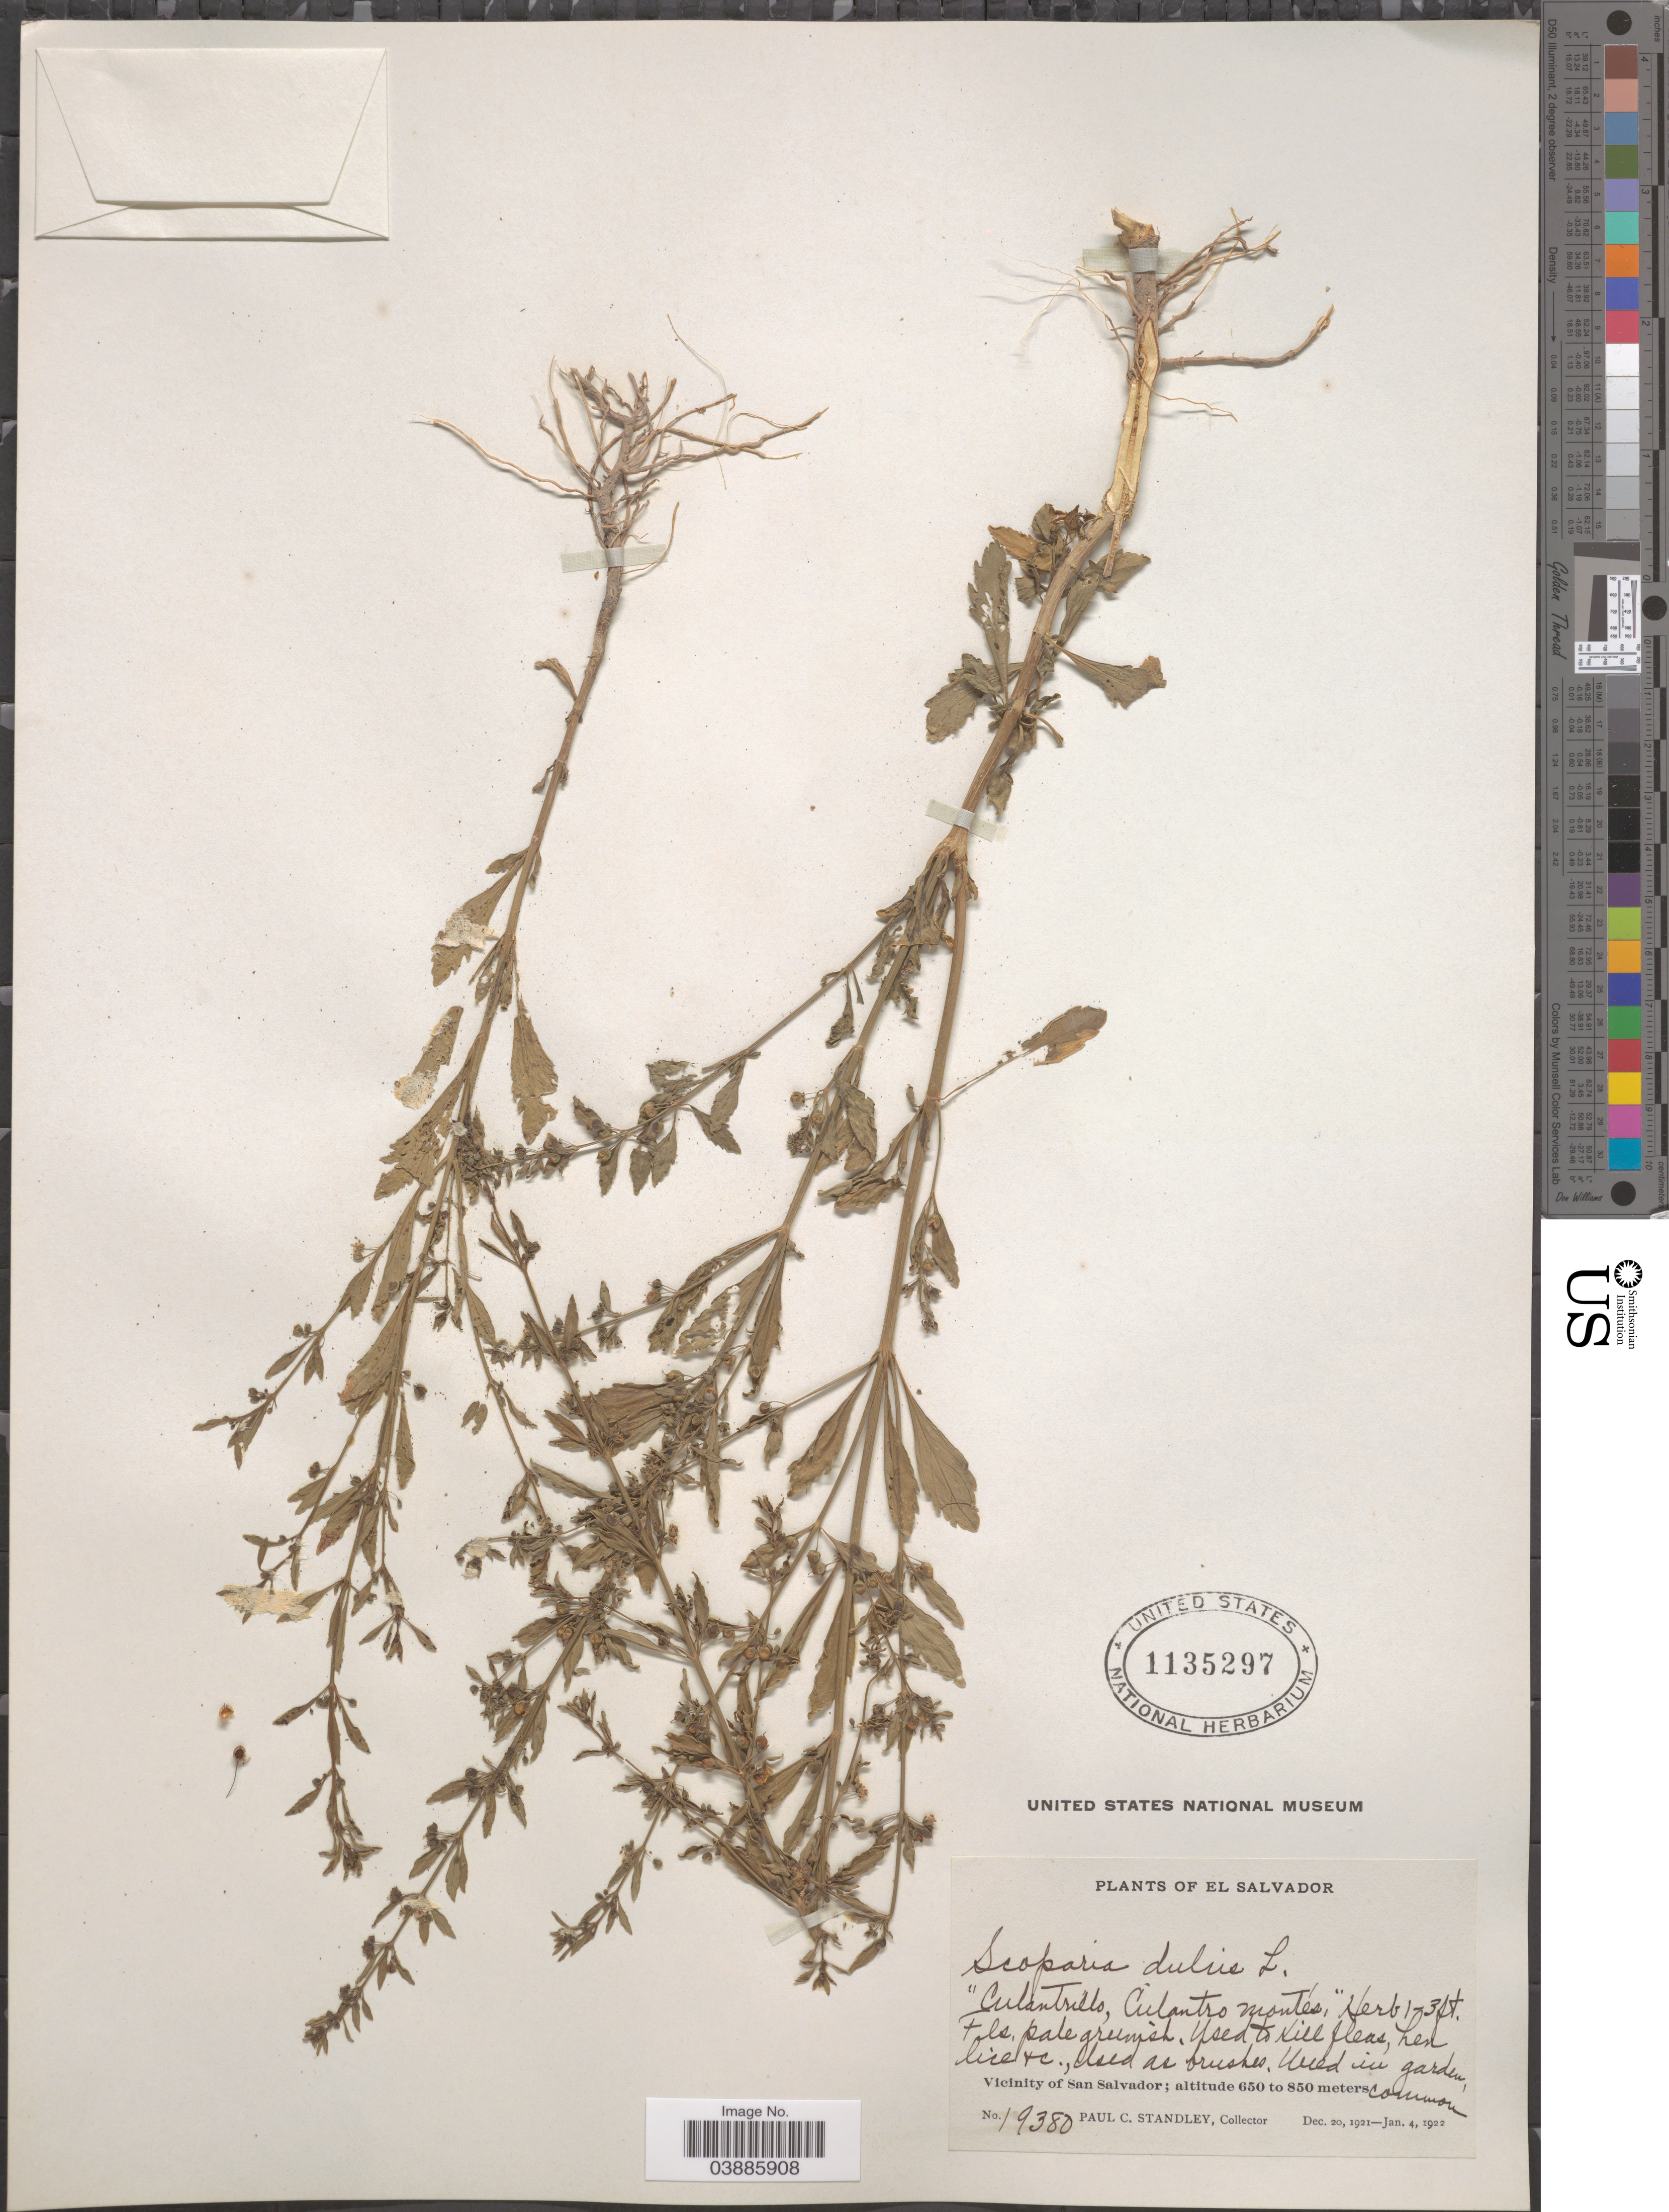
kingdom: Plantae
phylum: Tracheophyta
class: Magnoliopsida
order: Lamiales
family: Plantaginaceae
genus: Scoparia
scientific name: Scoparia dulcis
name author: L.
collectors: P. C. Standley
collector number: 19380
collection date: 1921-12-20/1922-01-04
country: El Salvador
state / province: San Salvador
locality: Vicinity of San Salvador.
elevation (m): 650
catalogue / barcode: US 1135297